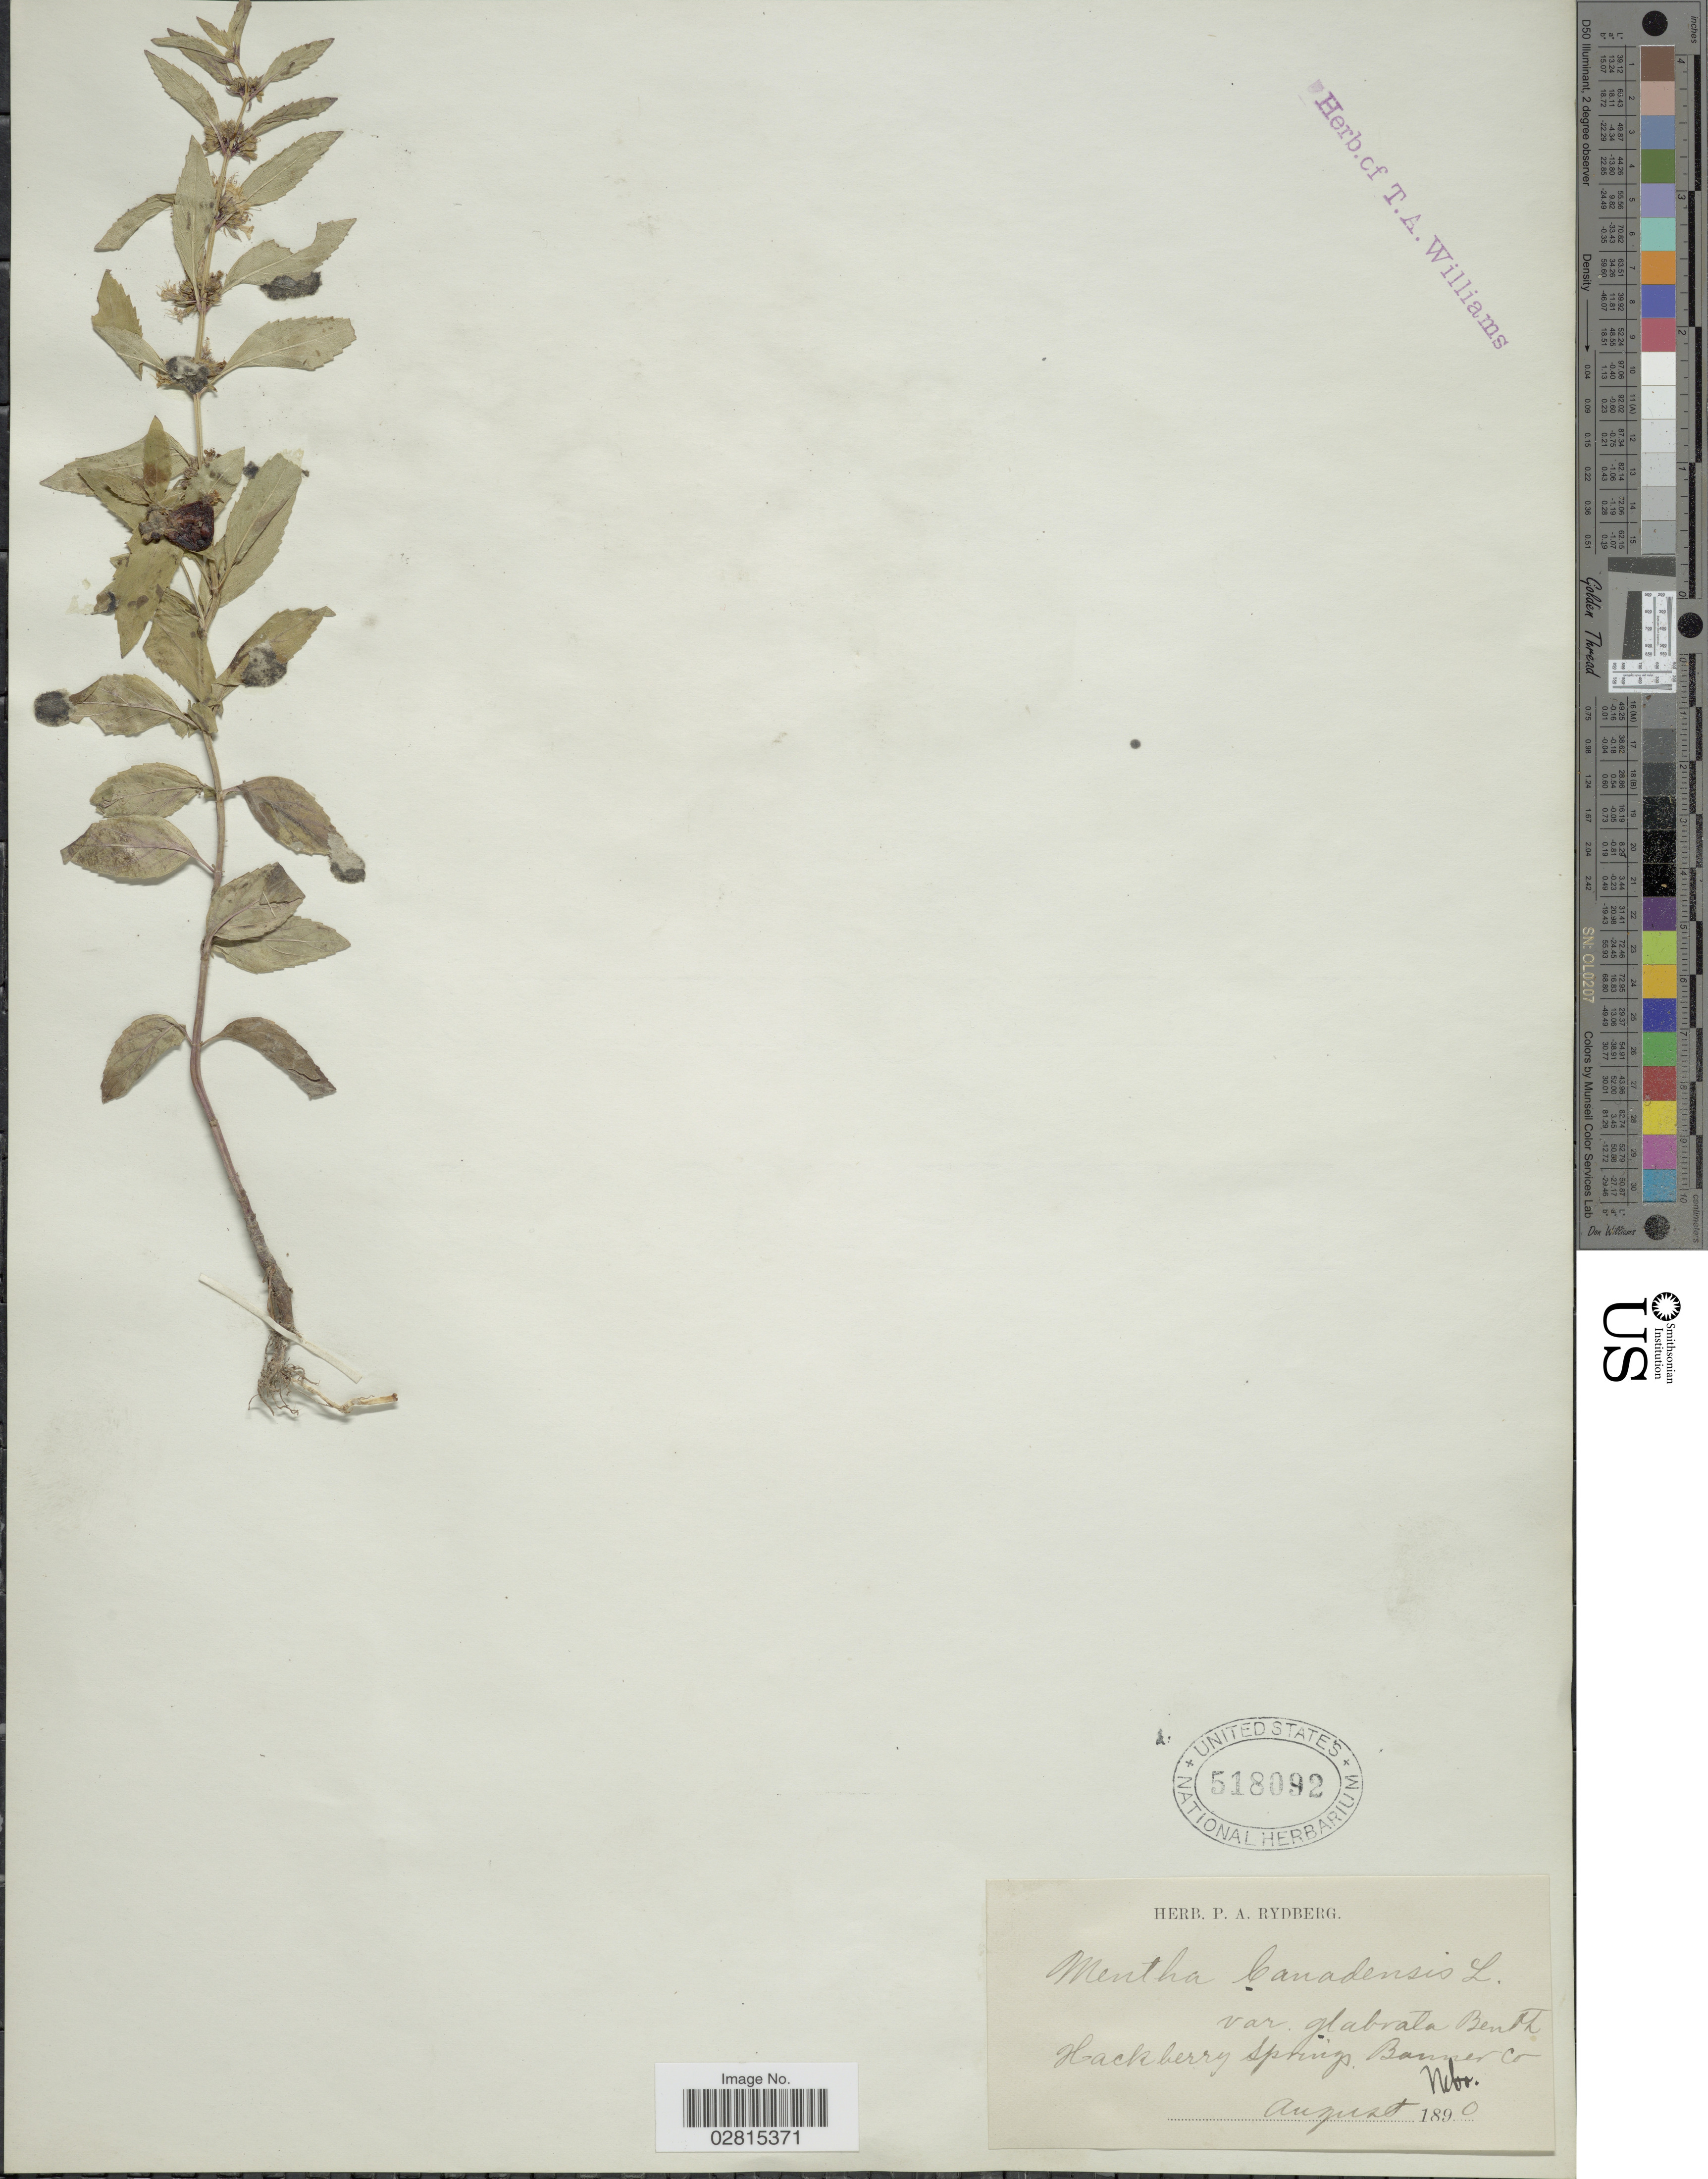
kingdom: Plantae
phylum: Tracheophyta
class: Magnoliopsida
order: Lamiales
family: Lamiaceae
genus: Mentha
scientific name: Mentha canadensis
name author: L.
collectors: ex herb. P. A. Rydberg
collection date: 1890-08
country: United States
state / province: Nebraska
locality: Hackberry Springs, Banner Co.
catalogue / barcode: US 518092